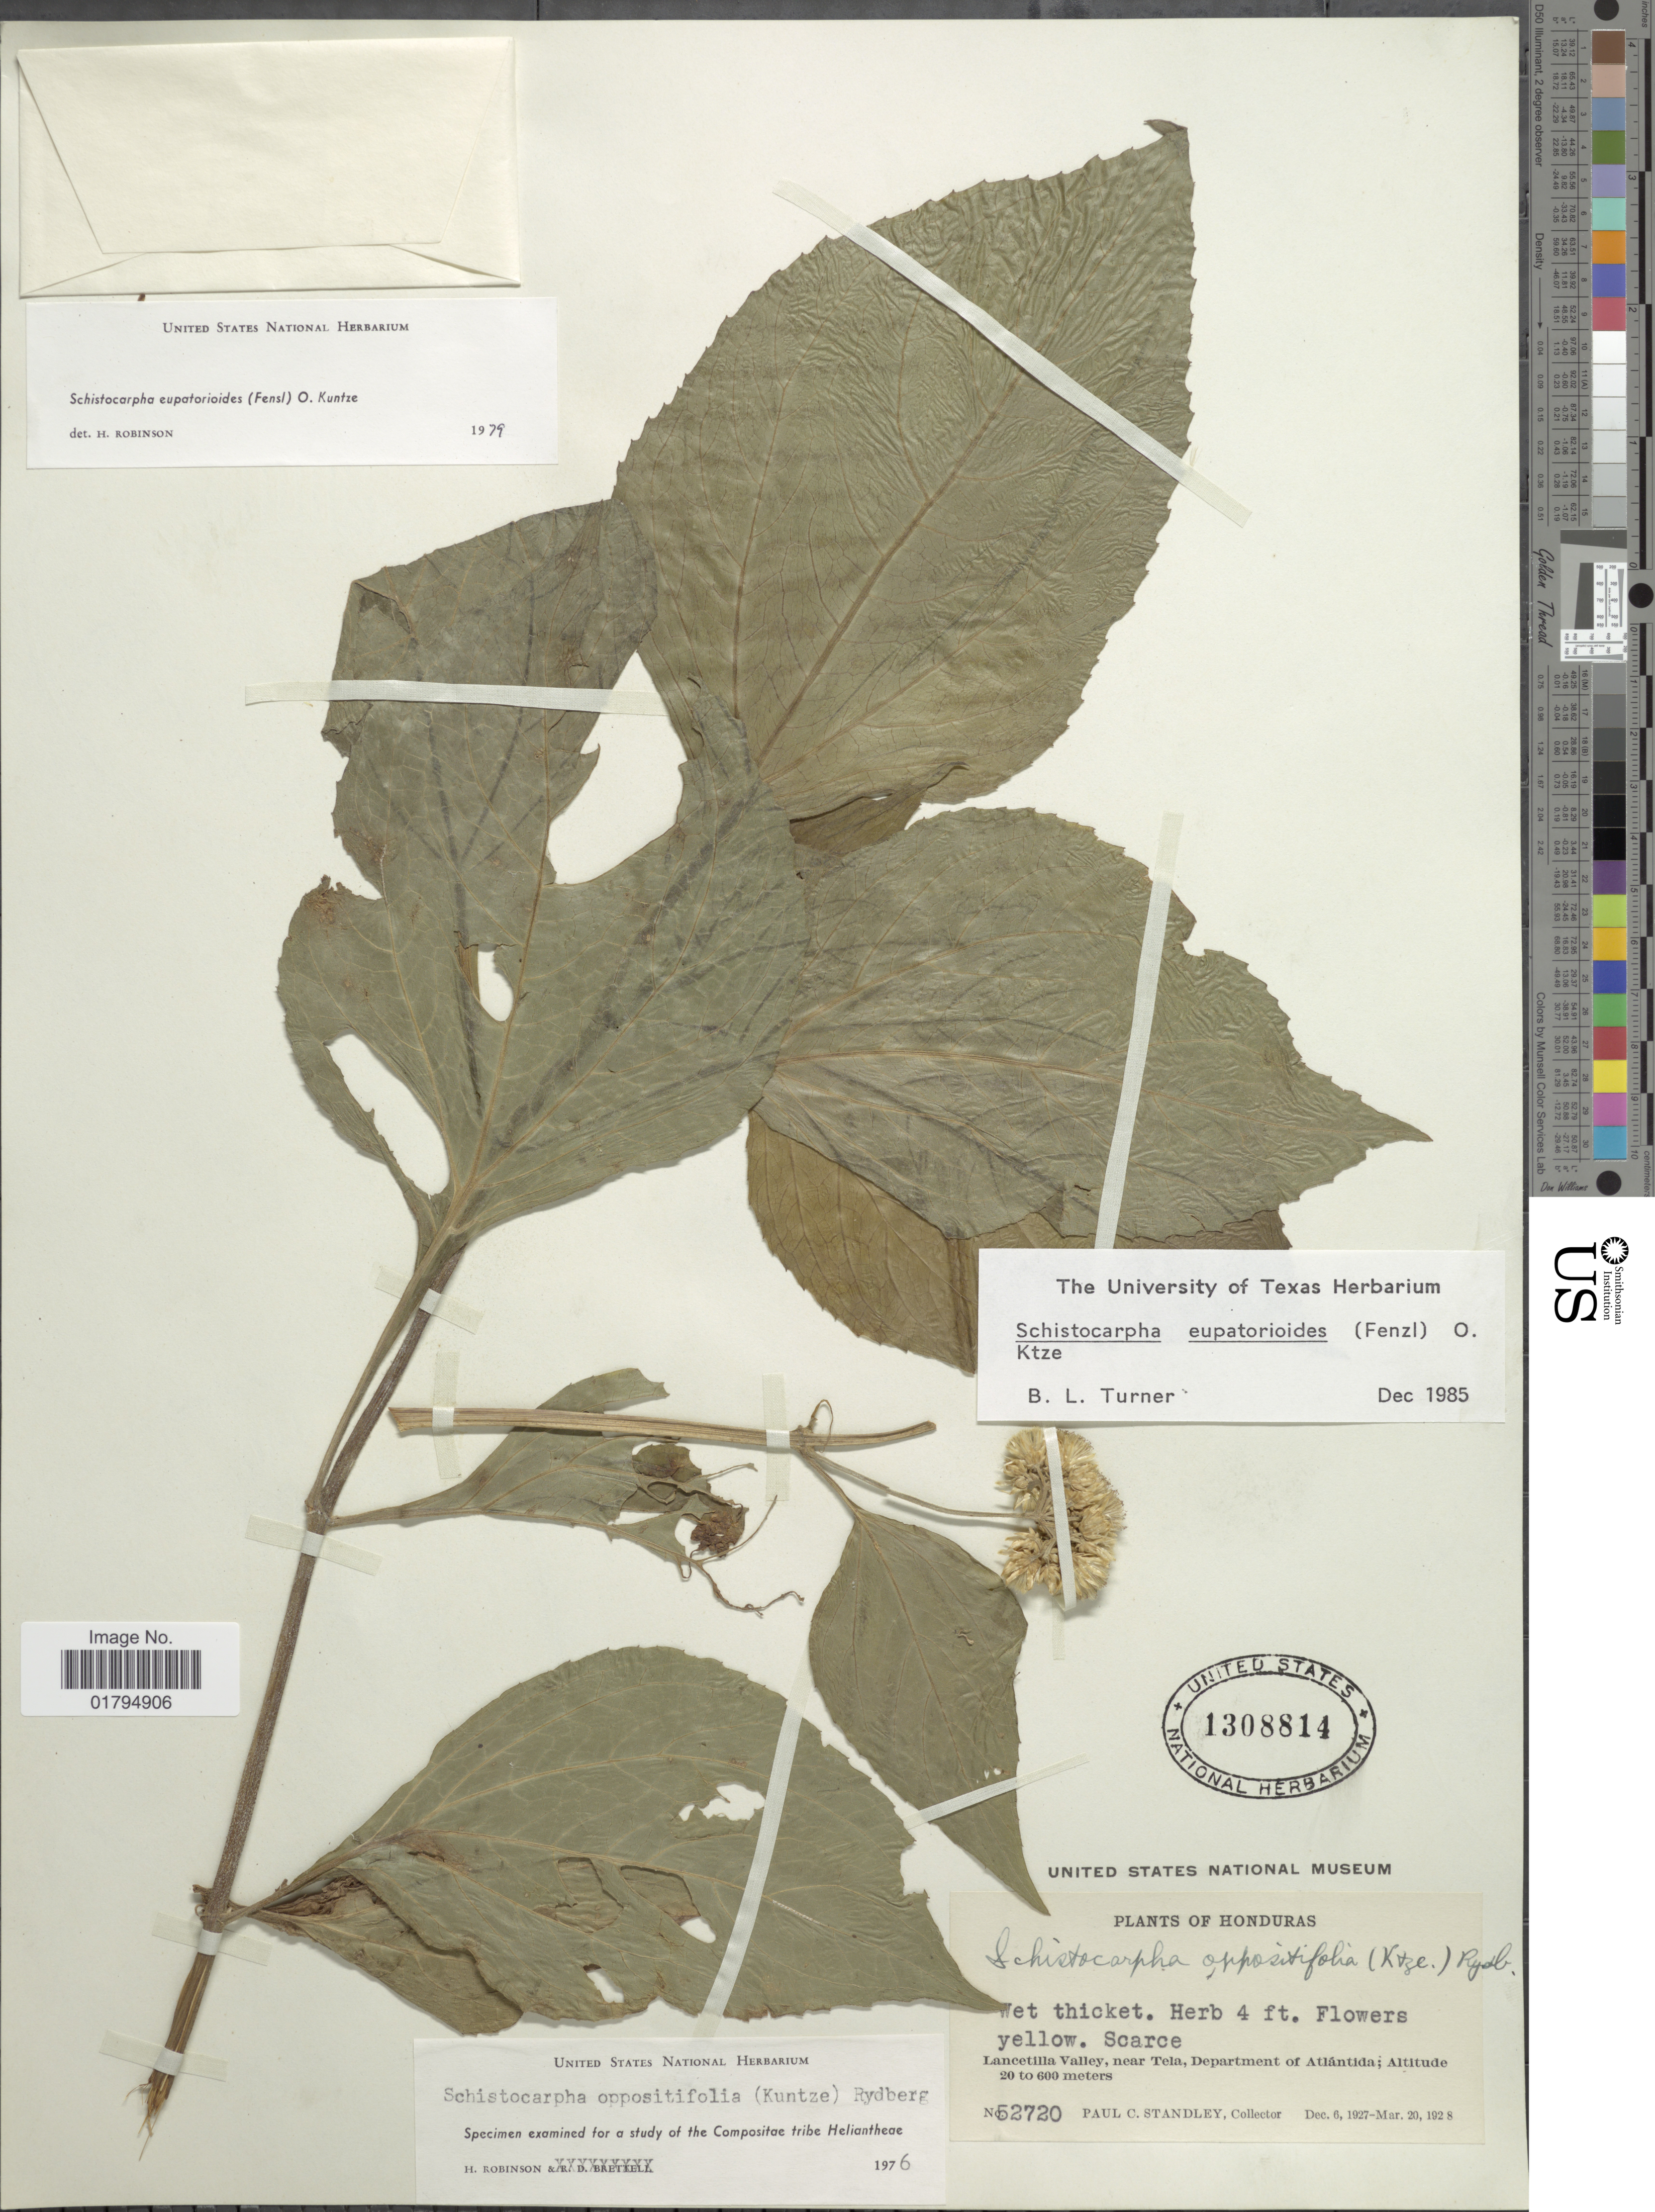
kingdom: Plantae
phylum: Tracheophyta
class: Magnoliopsida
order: Asterales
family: Asteraceae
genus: Schistocarpha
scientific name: Schistocarpha eupatorioides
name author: (Fenzl) Kuntze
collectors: P. C. Standley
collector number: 52720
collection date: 1927-12-06/1928-03-20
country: Honduras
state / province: Atlántida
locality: Lancetilla Valley, near Tela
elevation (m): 20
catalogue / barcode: US 1308814